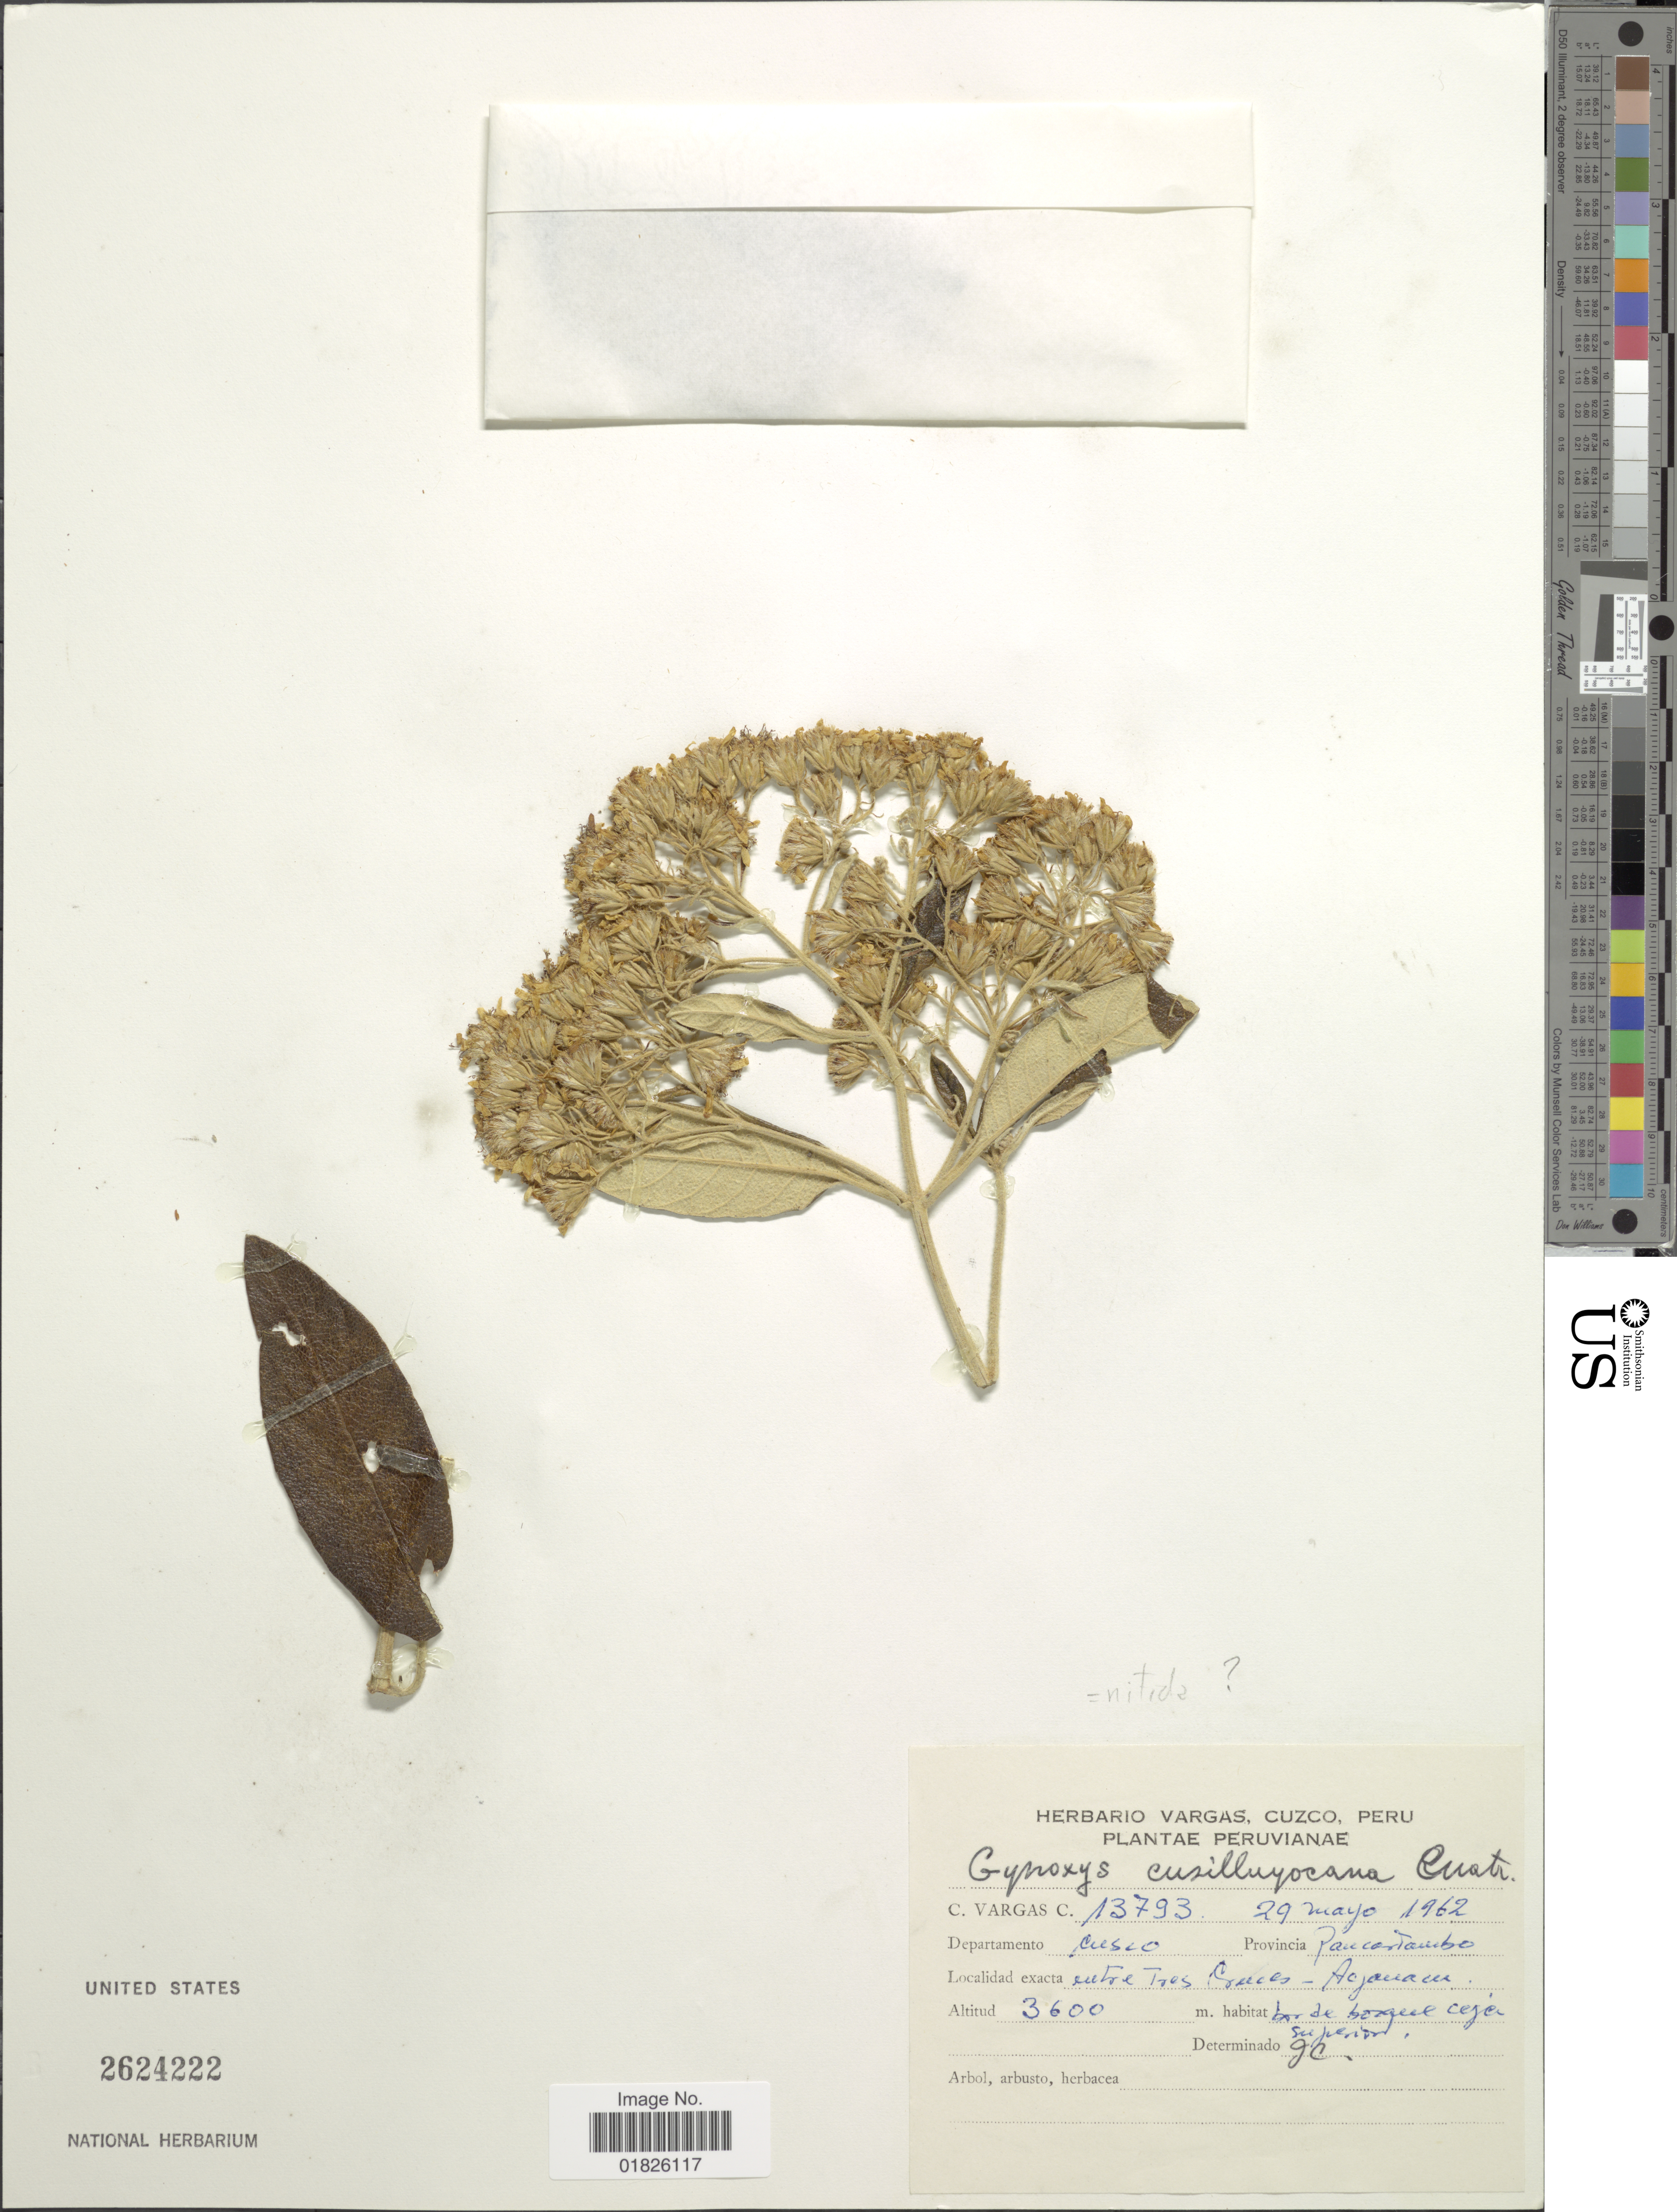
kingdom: Plantae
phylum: Tracheophyta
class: Magnoliopsida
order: Asterales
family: Asteraceae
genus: Gynoxys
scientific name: Gynoxys cusilluyocana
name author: Cuatrec.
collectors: C. Vargas Calderón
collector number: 13793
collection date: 1962-05-29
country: Peru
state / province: Cusco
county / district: Paucartambo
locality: Entre Tres Cruces - Acjanaco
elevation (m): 3600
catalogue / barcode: US 2624222